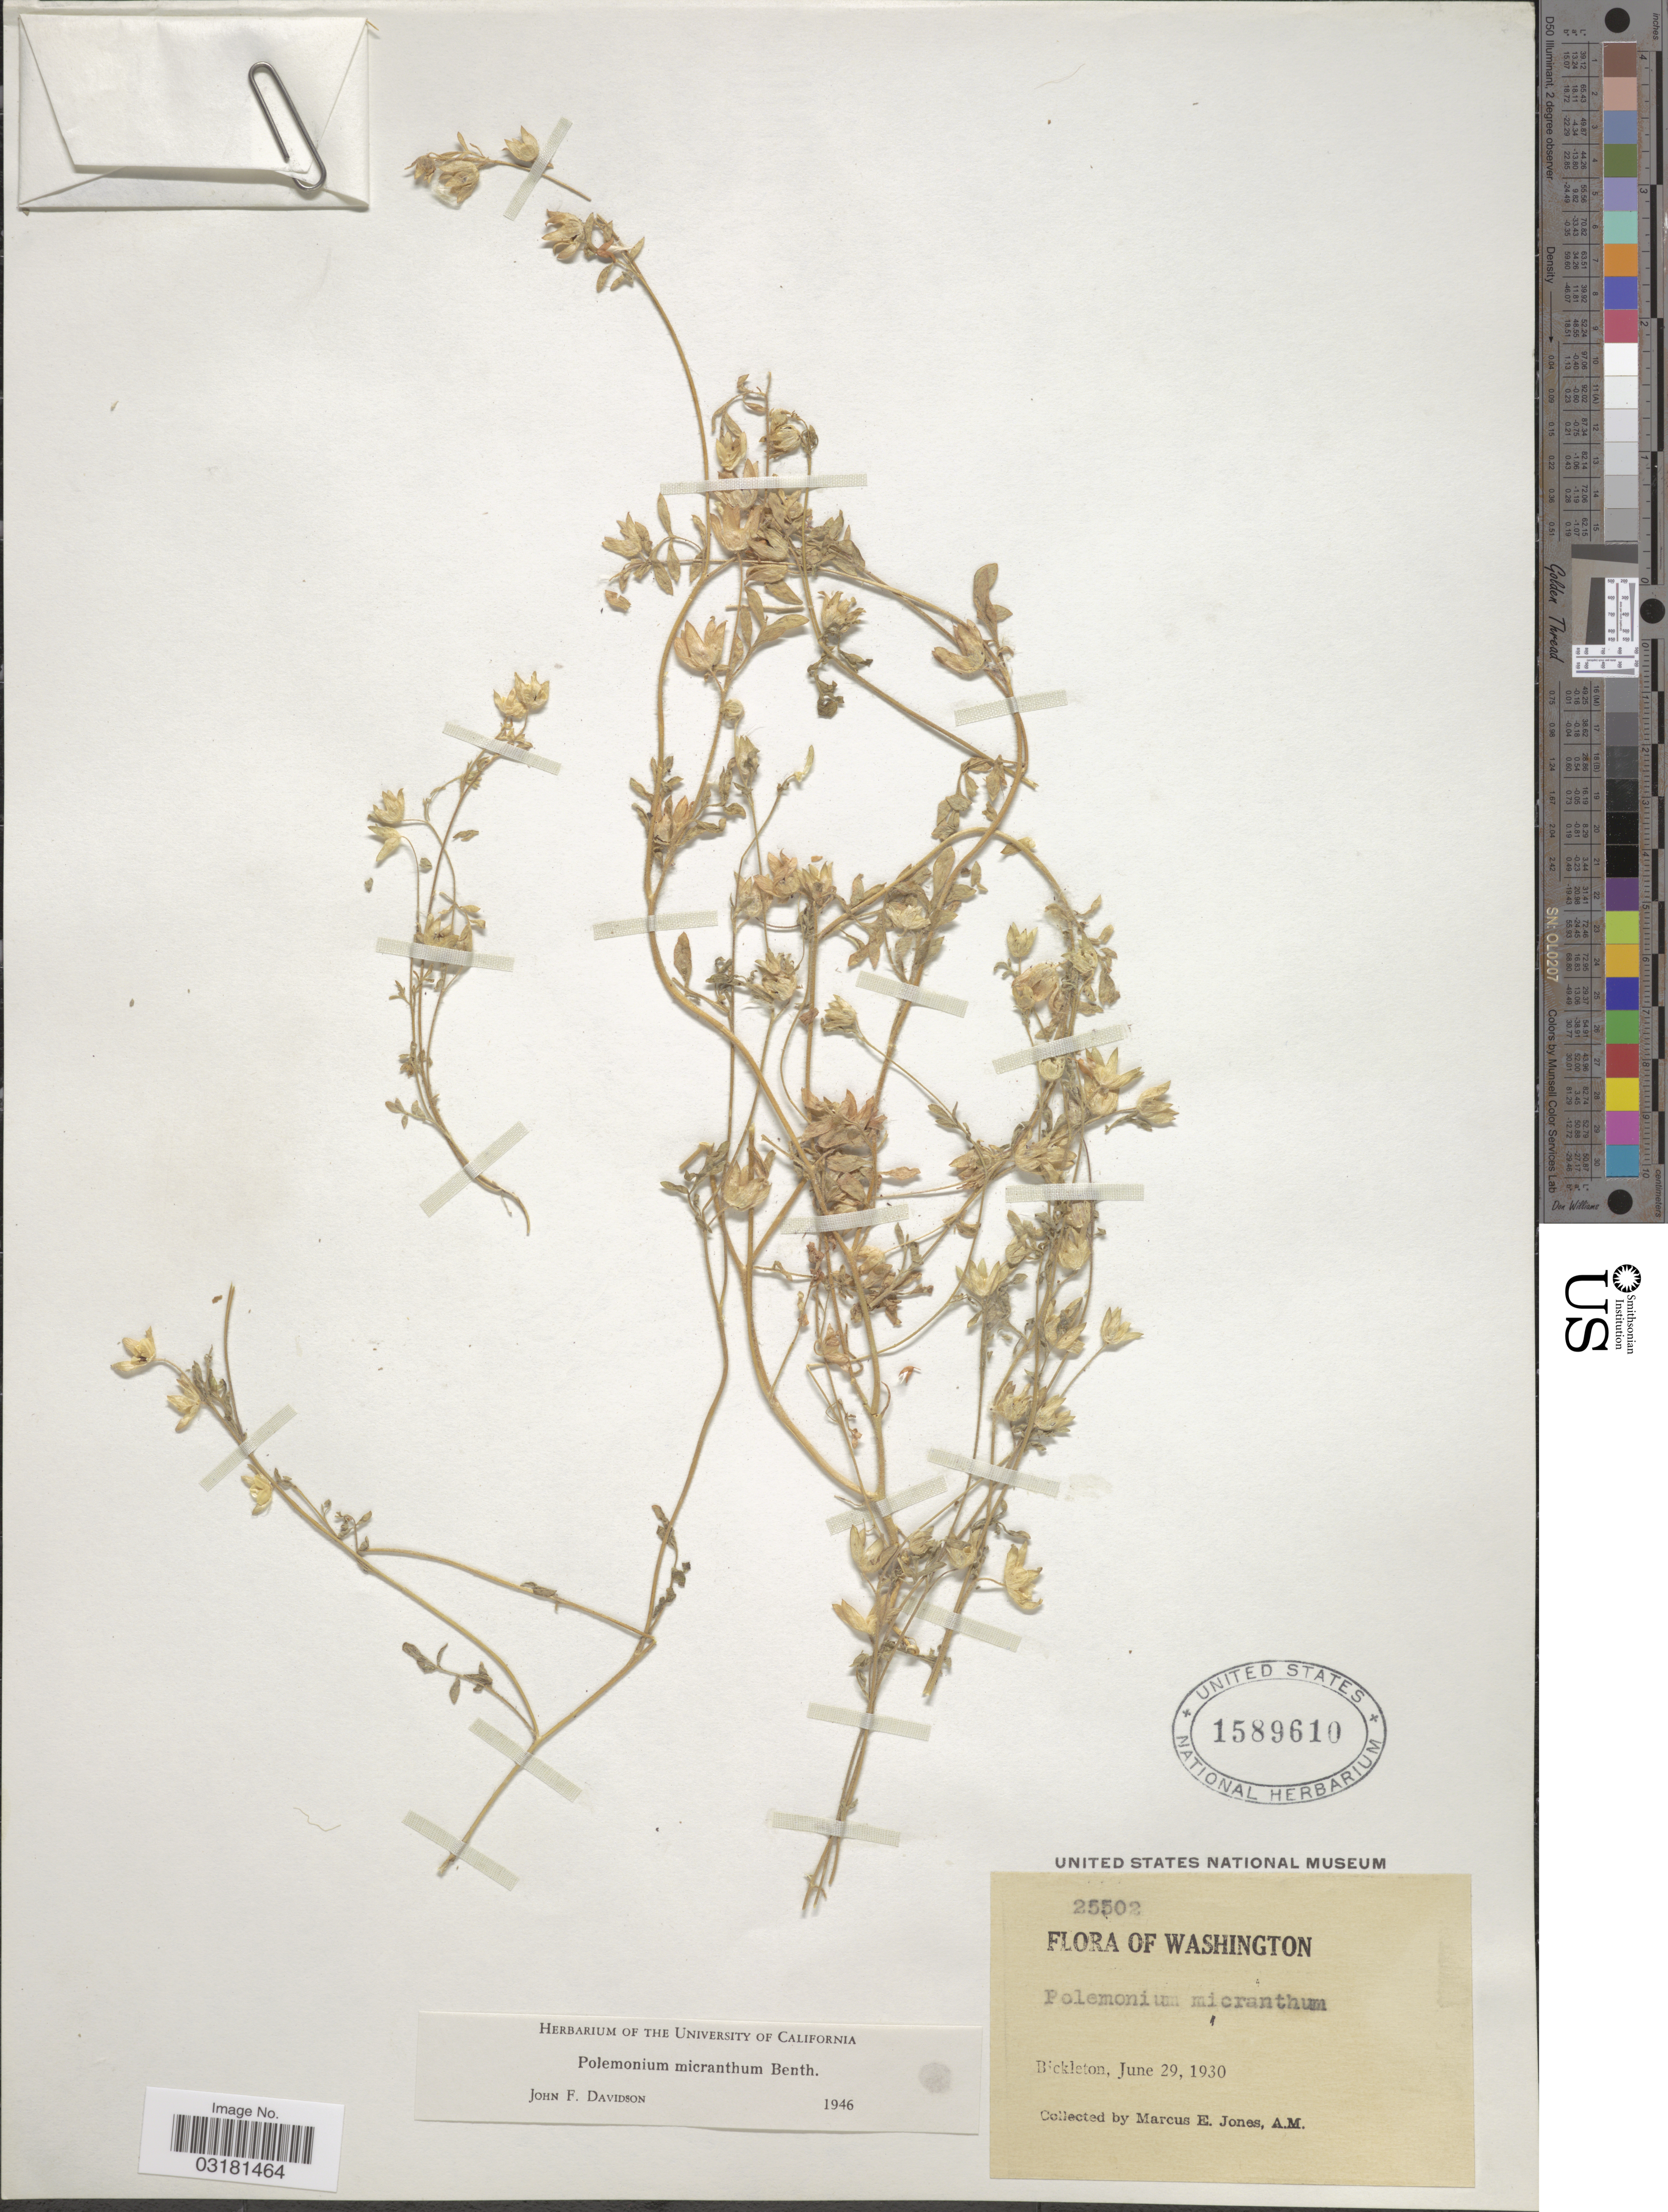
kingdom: Plantae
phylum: Tracheophyta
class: Magnoliopsida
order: Ericales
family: Polemoniaceae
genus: Polemonium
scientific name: Polemonium micranthum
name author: Benth.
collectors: M. E. Jones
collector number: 25502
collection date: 1930-06-29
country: United States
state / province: Washington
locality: Bickleton.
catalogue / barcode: US 1589610